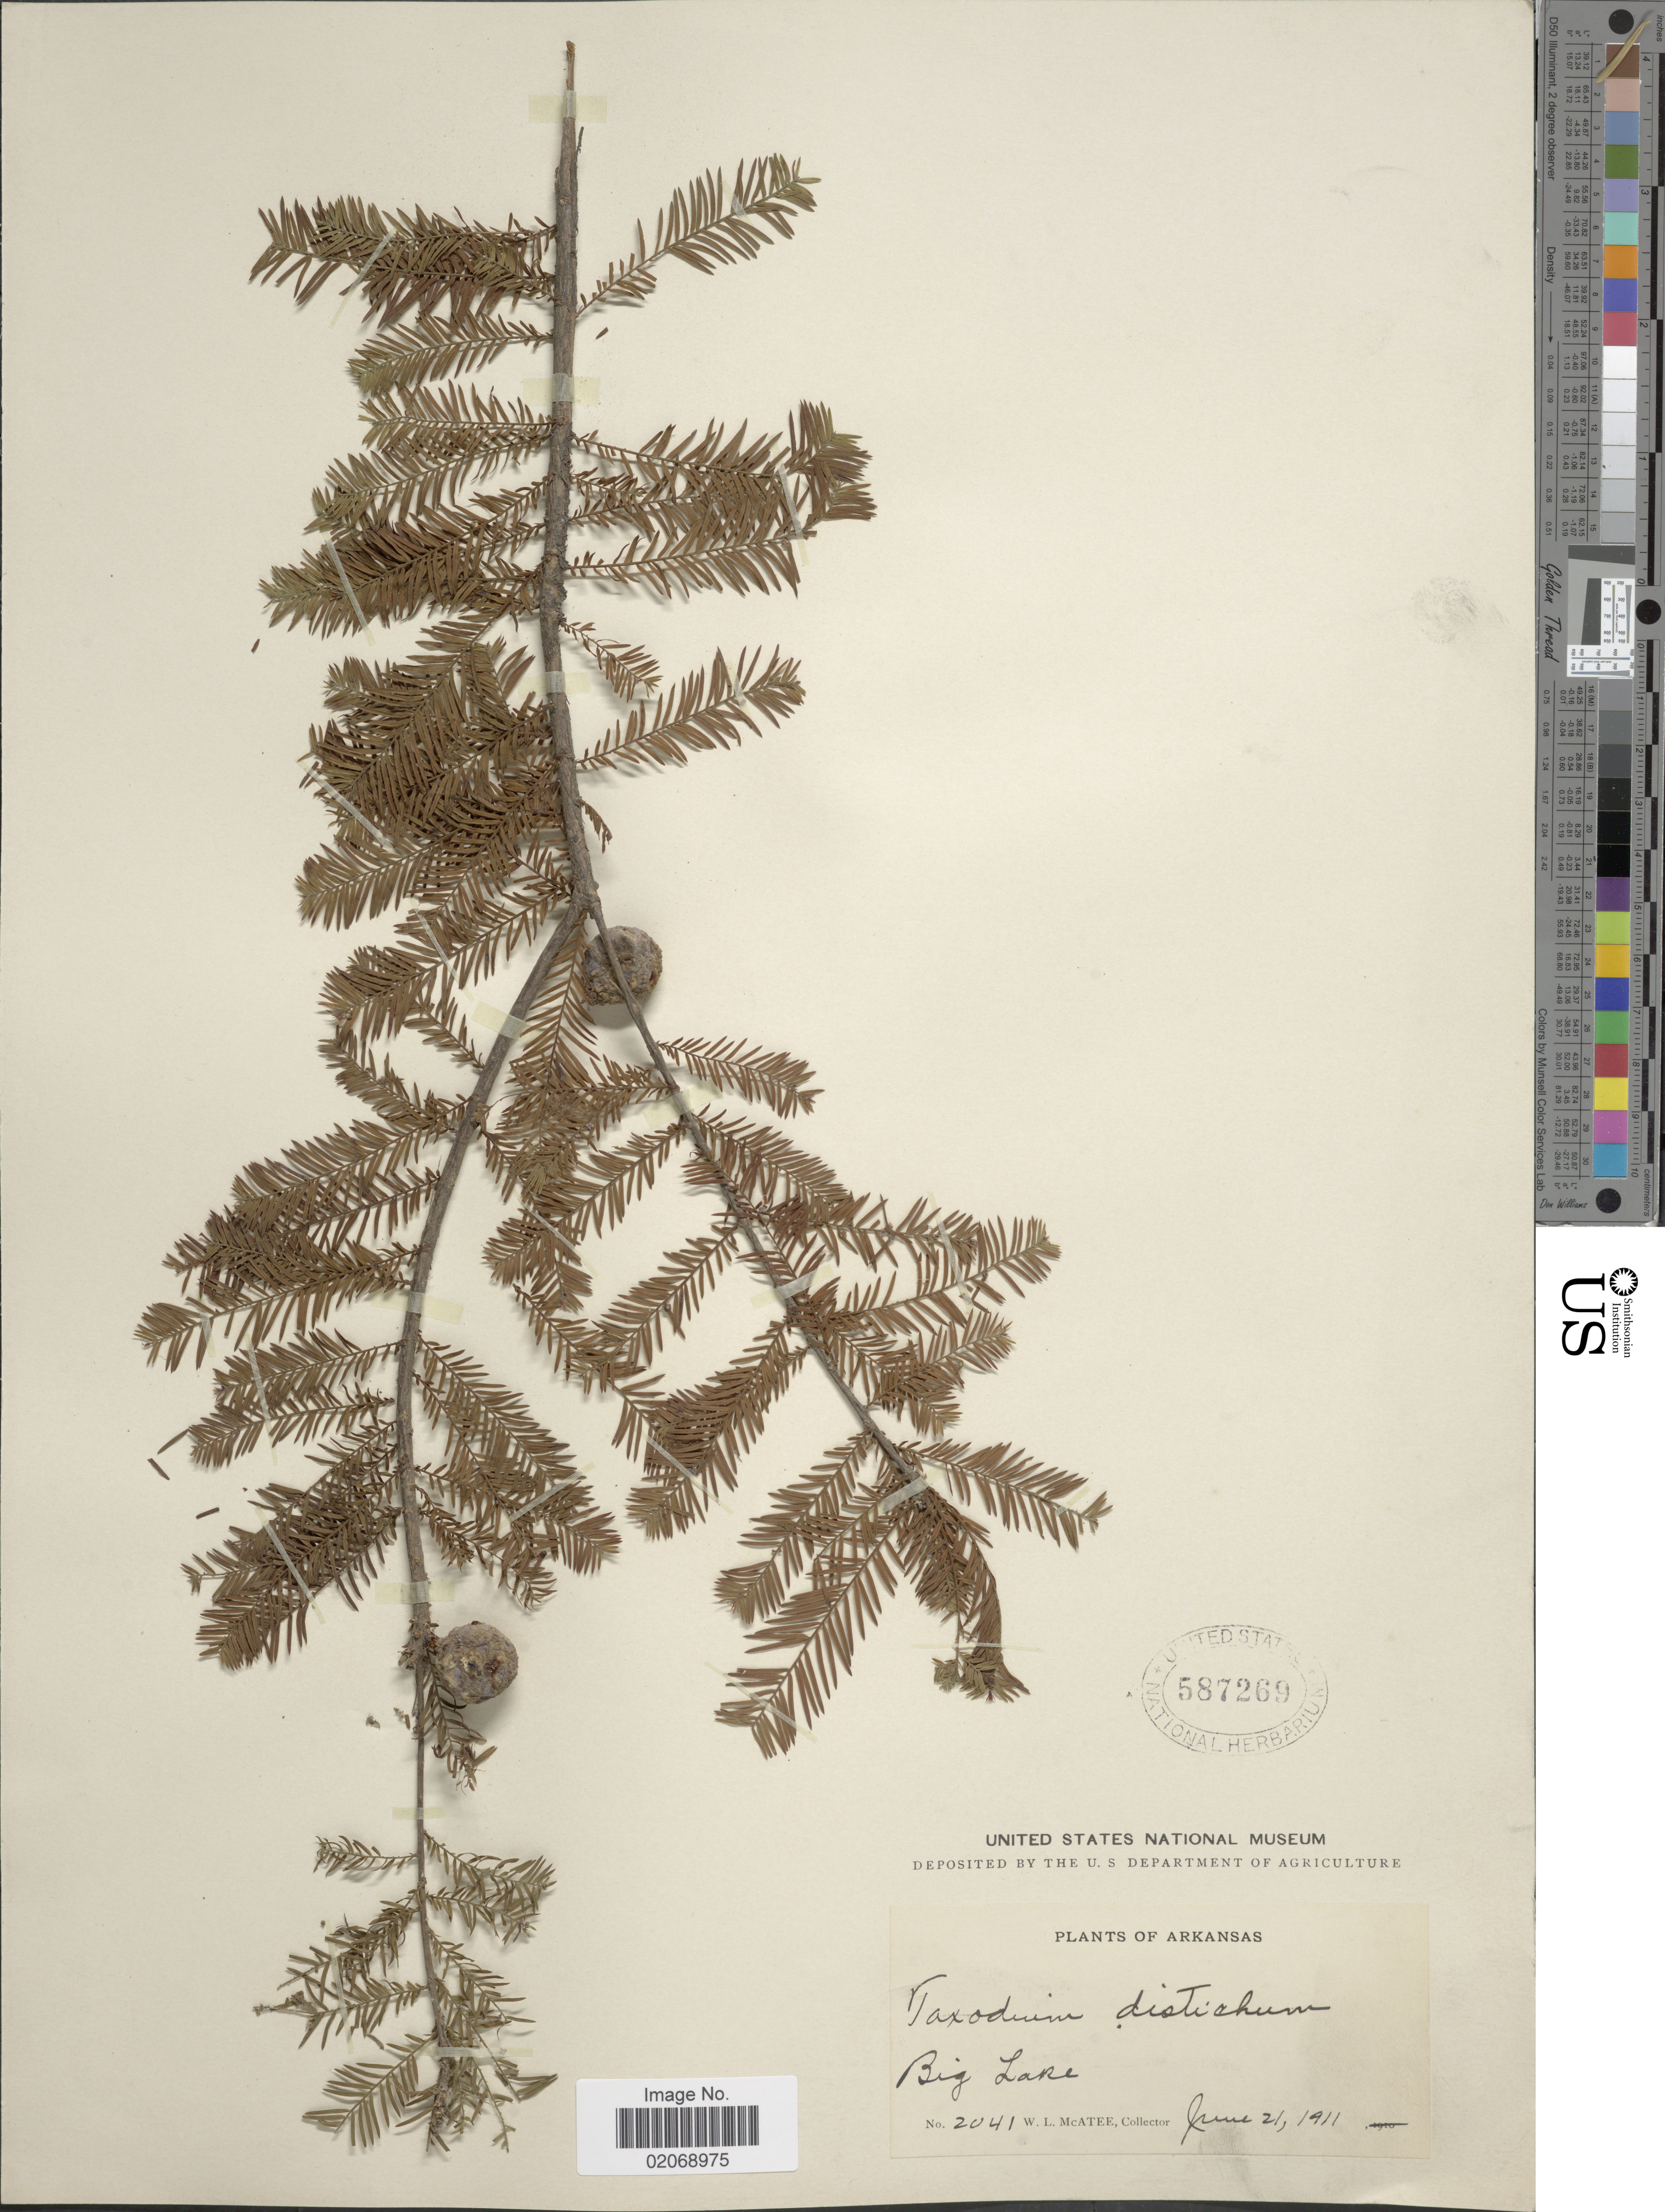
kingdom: Plantae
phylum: Tracheophyta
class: Pinopsida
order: Pinales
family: Cupressaceae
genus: Taxodium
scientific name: Taxodium distichum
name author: (L.) Rich.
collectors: W. McAtee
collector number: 2041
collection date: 1911-06-21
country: United States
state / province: Arkansas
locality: Big Lake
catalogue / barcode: US 587269